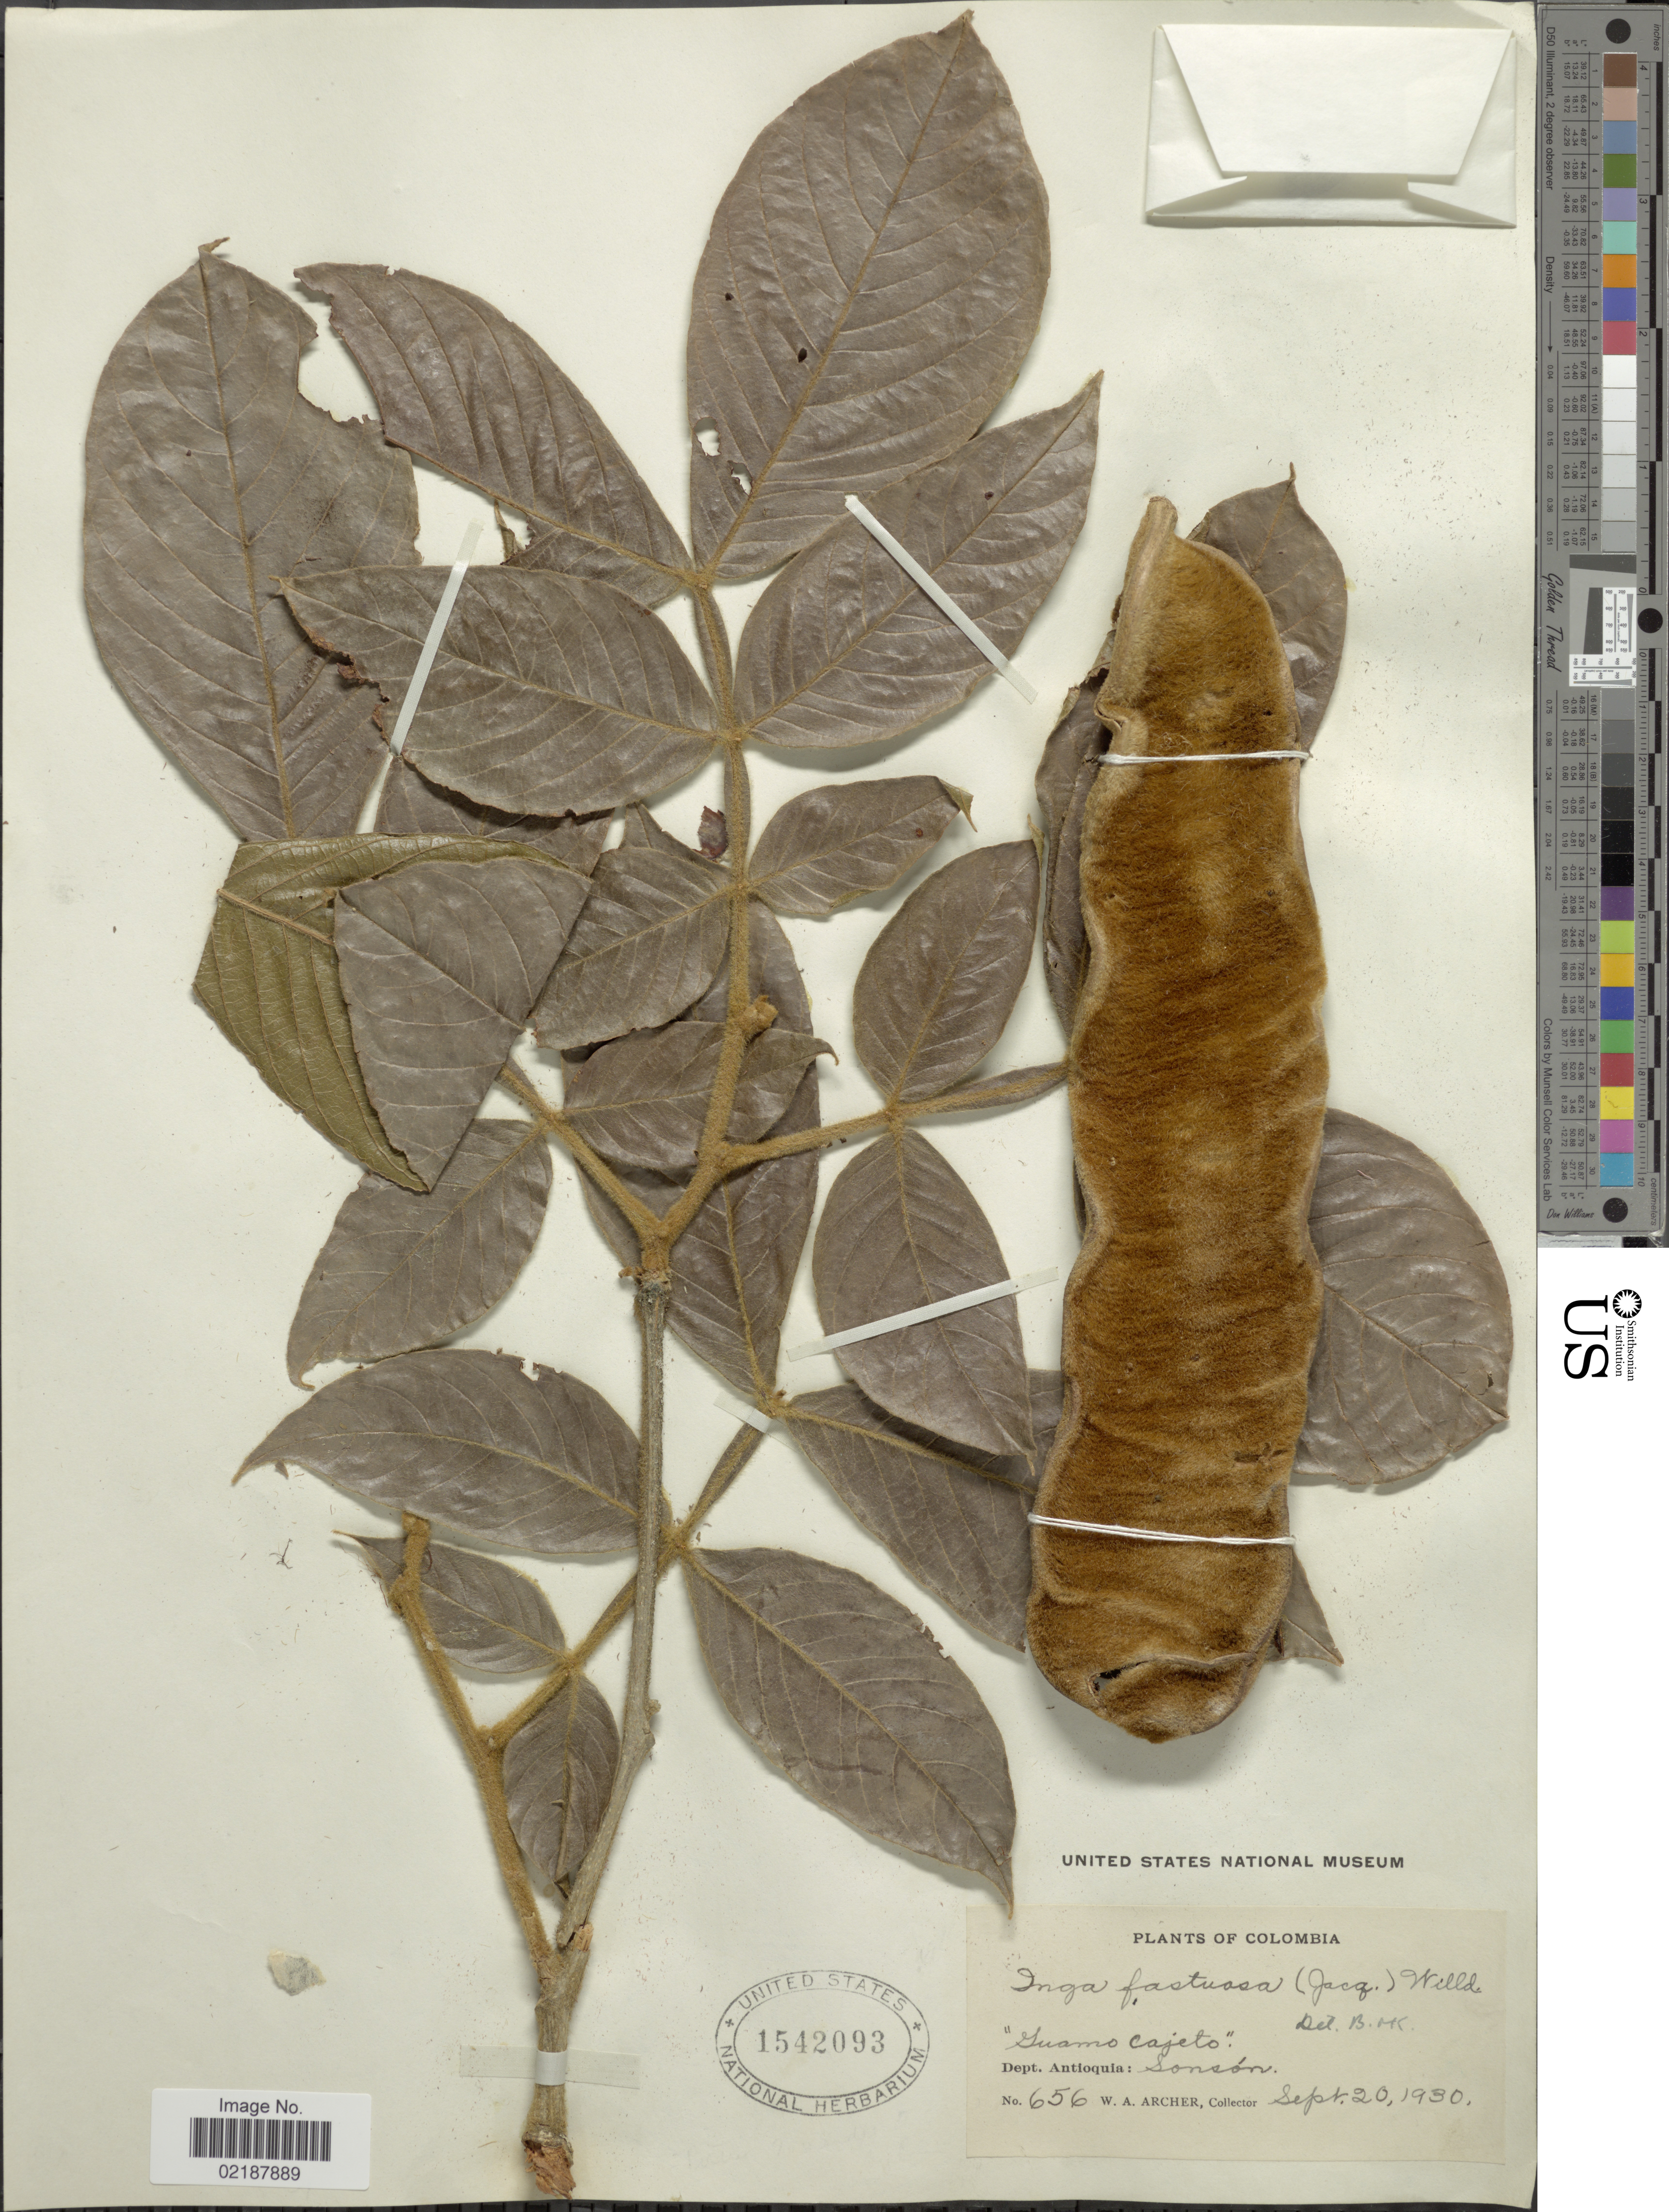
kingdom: Plantae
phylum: Tracheophyta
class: Magnoliopsida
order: Fabales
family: Fabaceae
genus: Inga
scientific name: Inga fastuosa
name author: (Jacq.) Willd.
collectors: W. A. Archer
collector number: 656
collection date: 1930-09-20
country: Colombia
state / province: Antioquia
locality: Dept. Antioquia: Sonson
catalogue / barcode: US 1542093